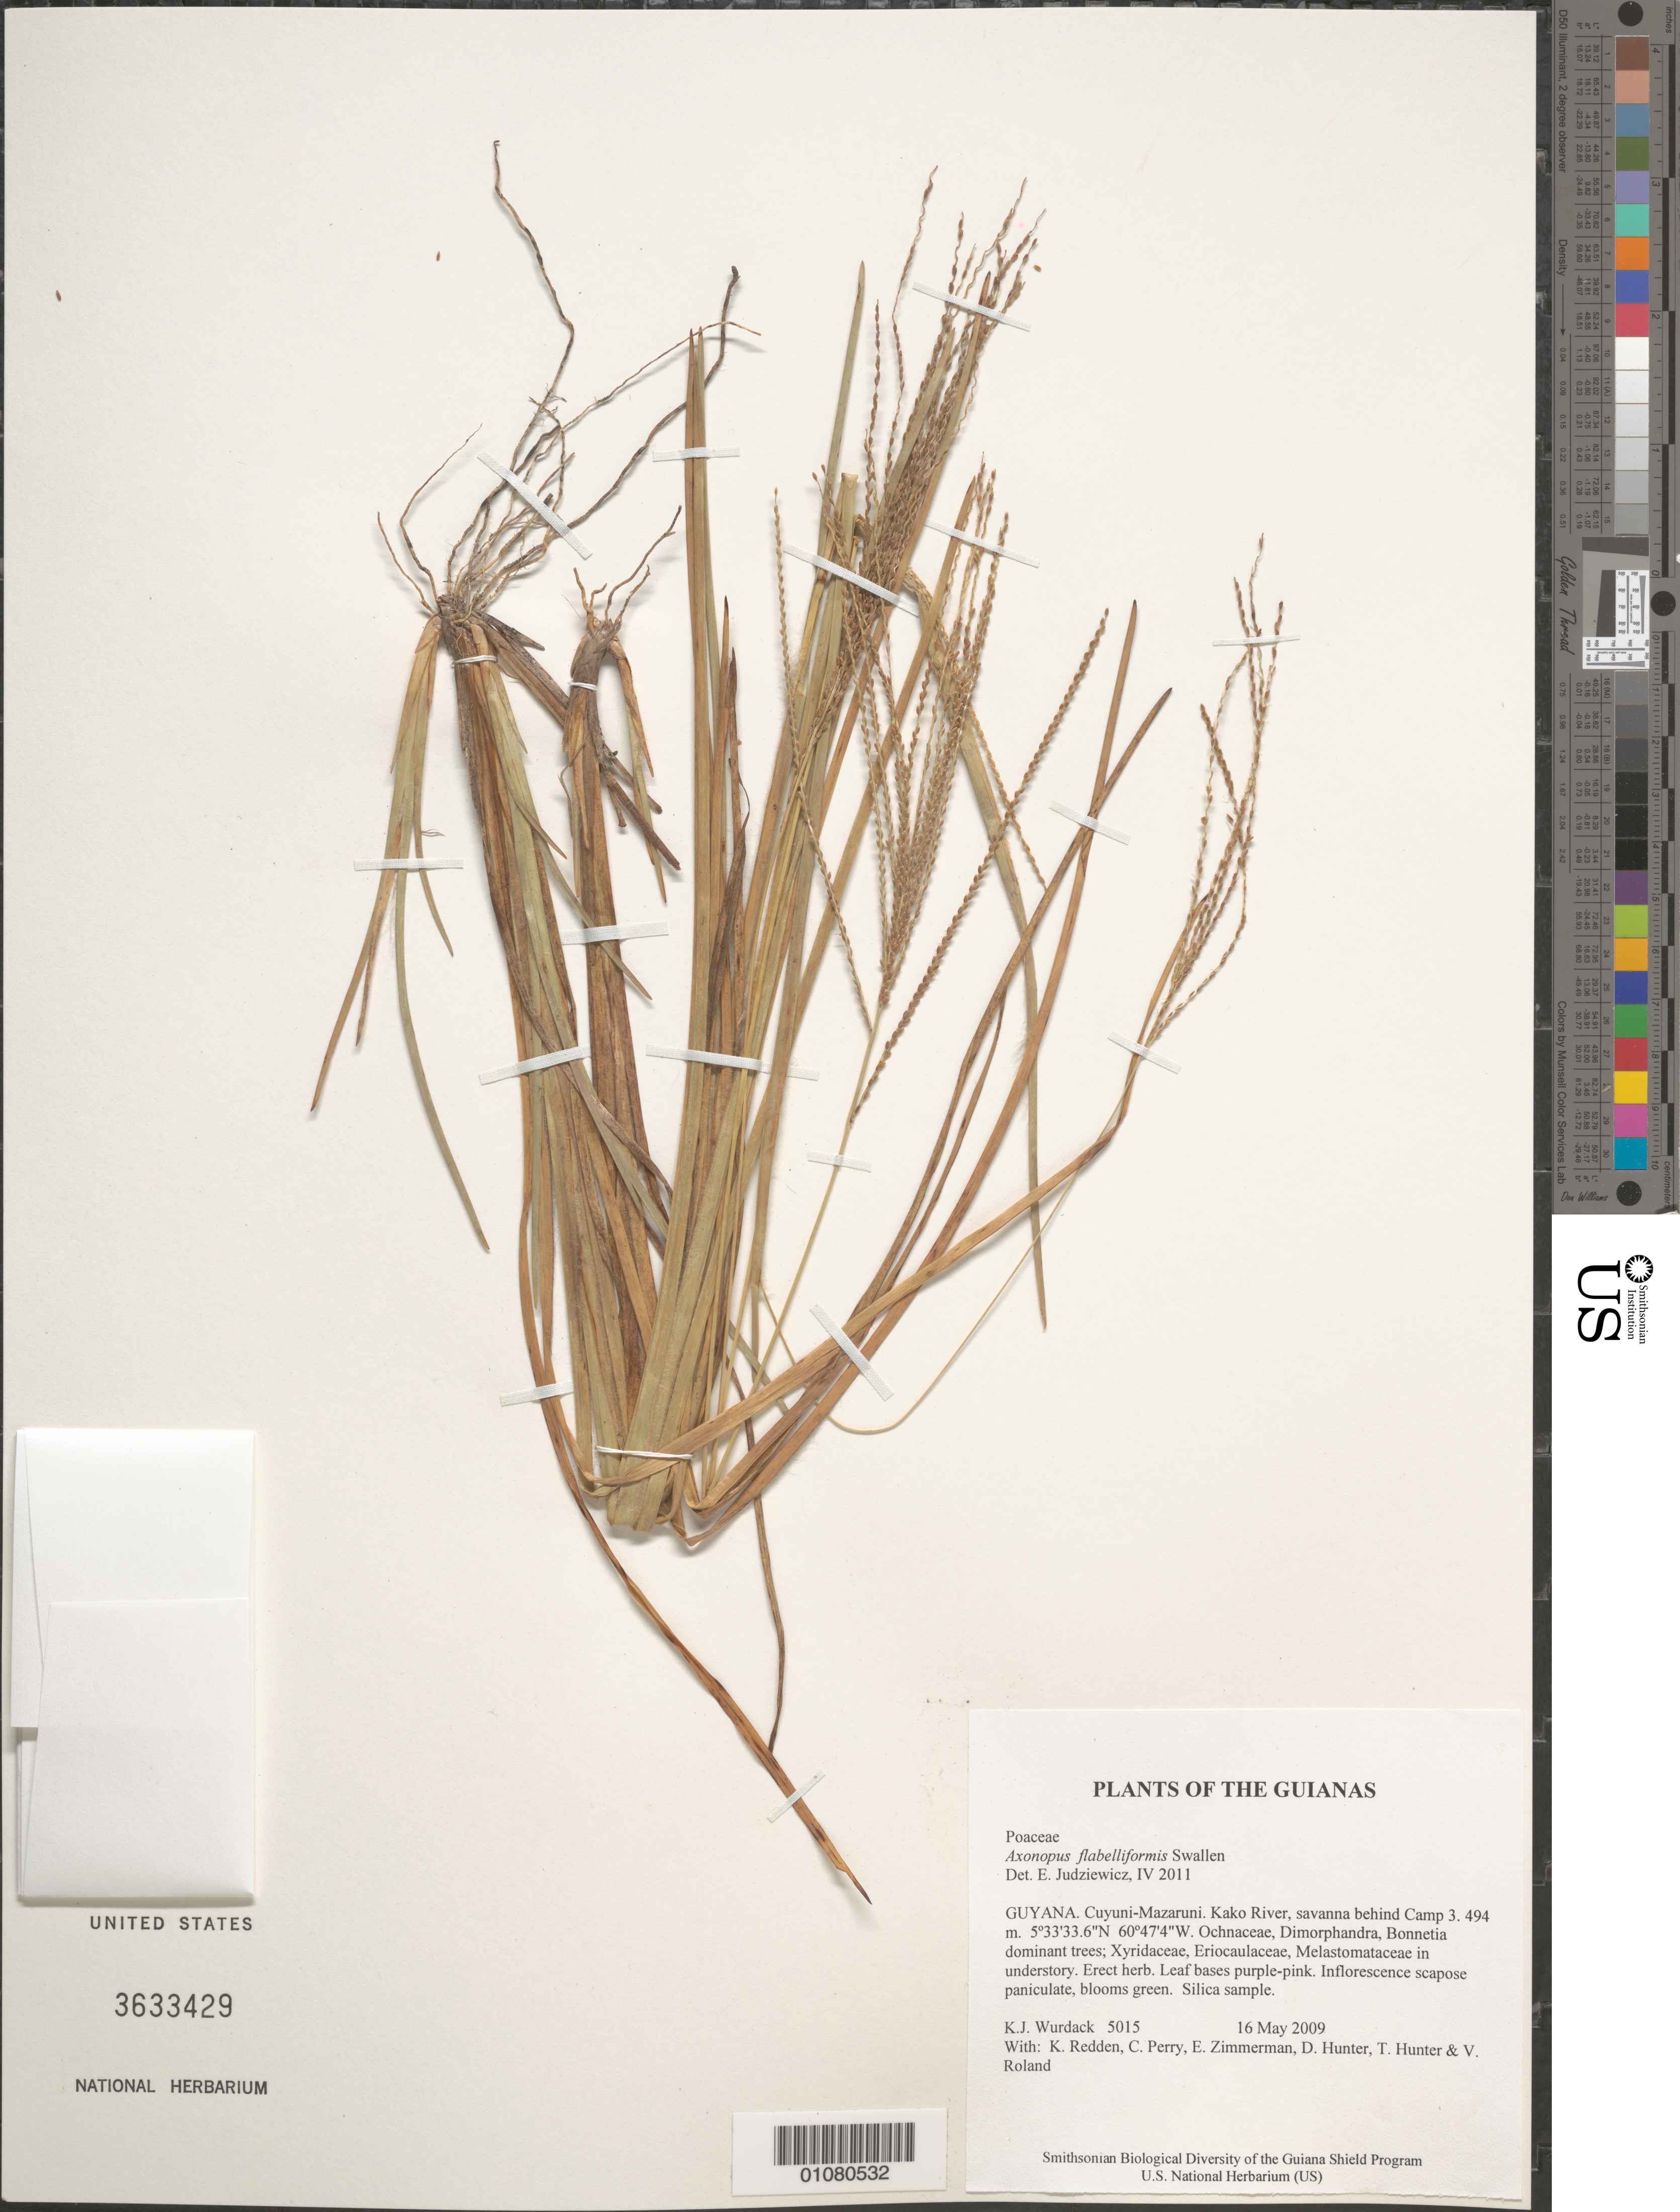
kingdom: Plantae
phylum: Tracheophyta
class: Liliopsida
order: Poales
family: Poaceae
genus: Axonopus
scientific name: Axonopus flabelliformis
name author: Swallen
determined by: Judziewicz, E. J.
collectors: K. Wurdack, K. M. Redden, C. Perry, E. Zimmerman, D. Hunter, T. Hunter & V. Roland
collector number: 5015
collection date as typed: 16 May 2009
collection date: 2009-05-16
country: Guyana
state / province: Cuyuni-Mazaruni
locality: Kako River, savanna behind Camp 5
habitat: Ochnaceae, Dimorphandra, Bonnetia dominant trees; Xyridaceae, Eriocaulaceae, Melastomataceae in understory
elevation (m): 494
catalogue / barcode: US 3633429